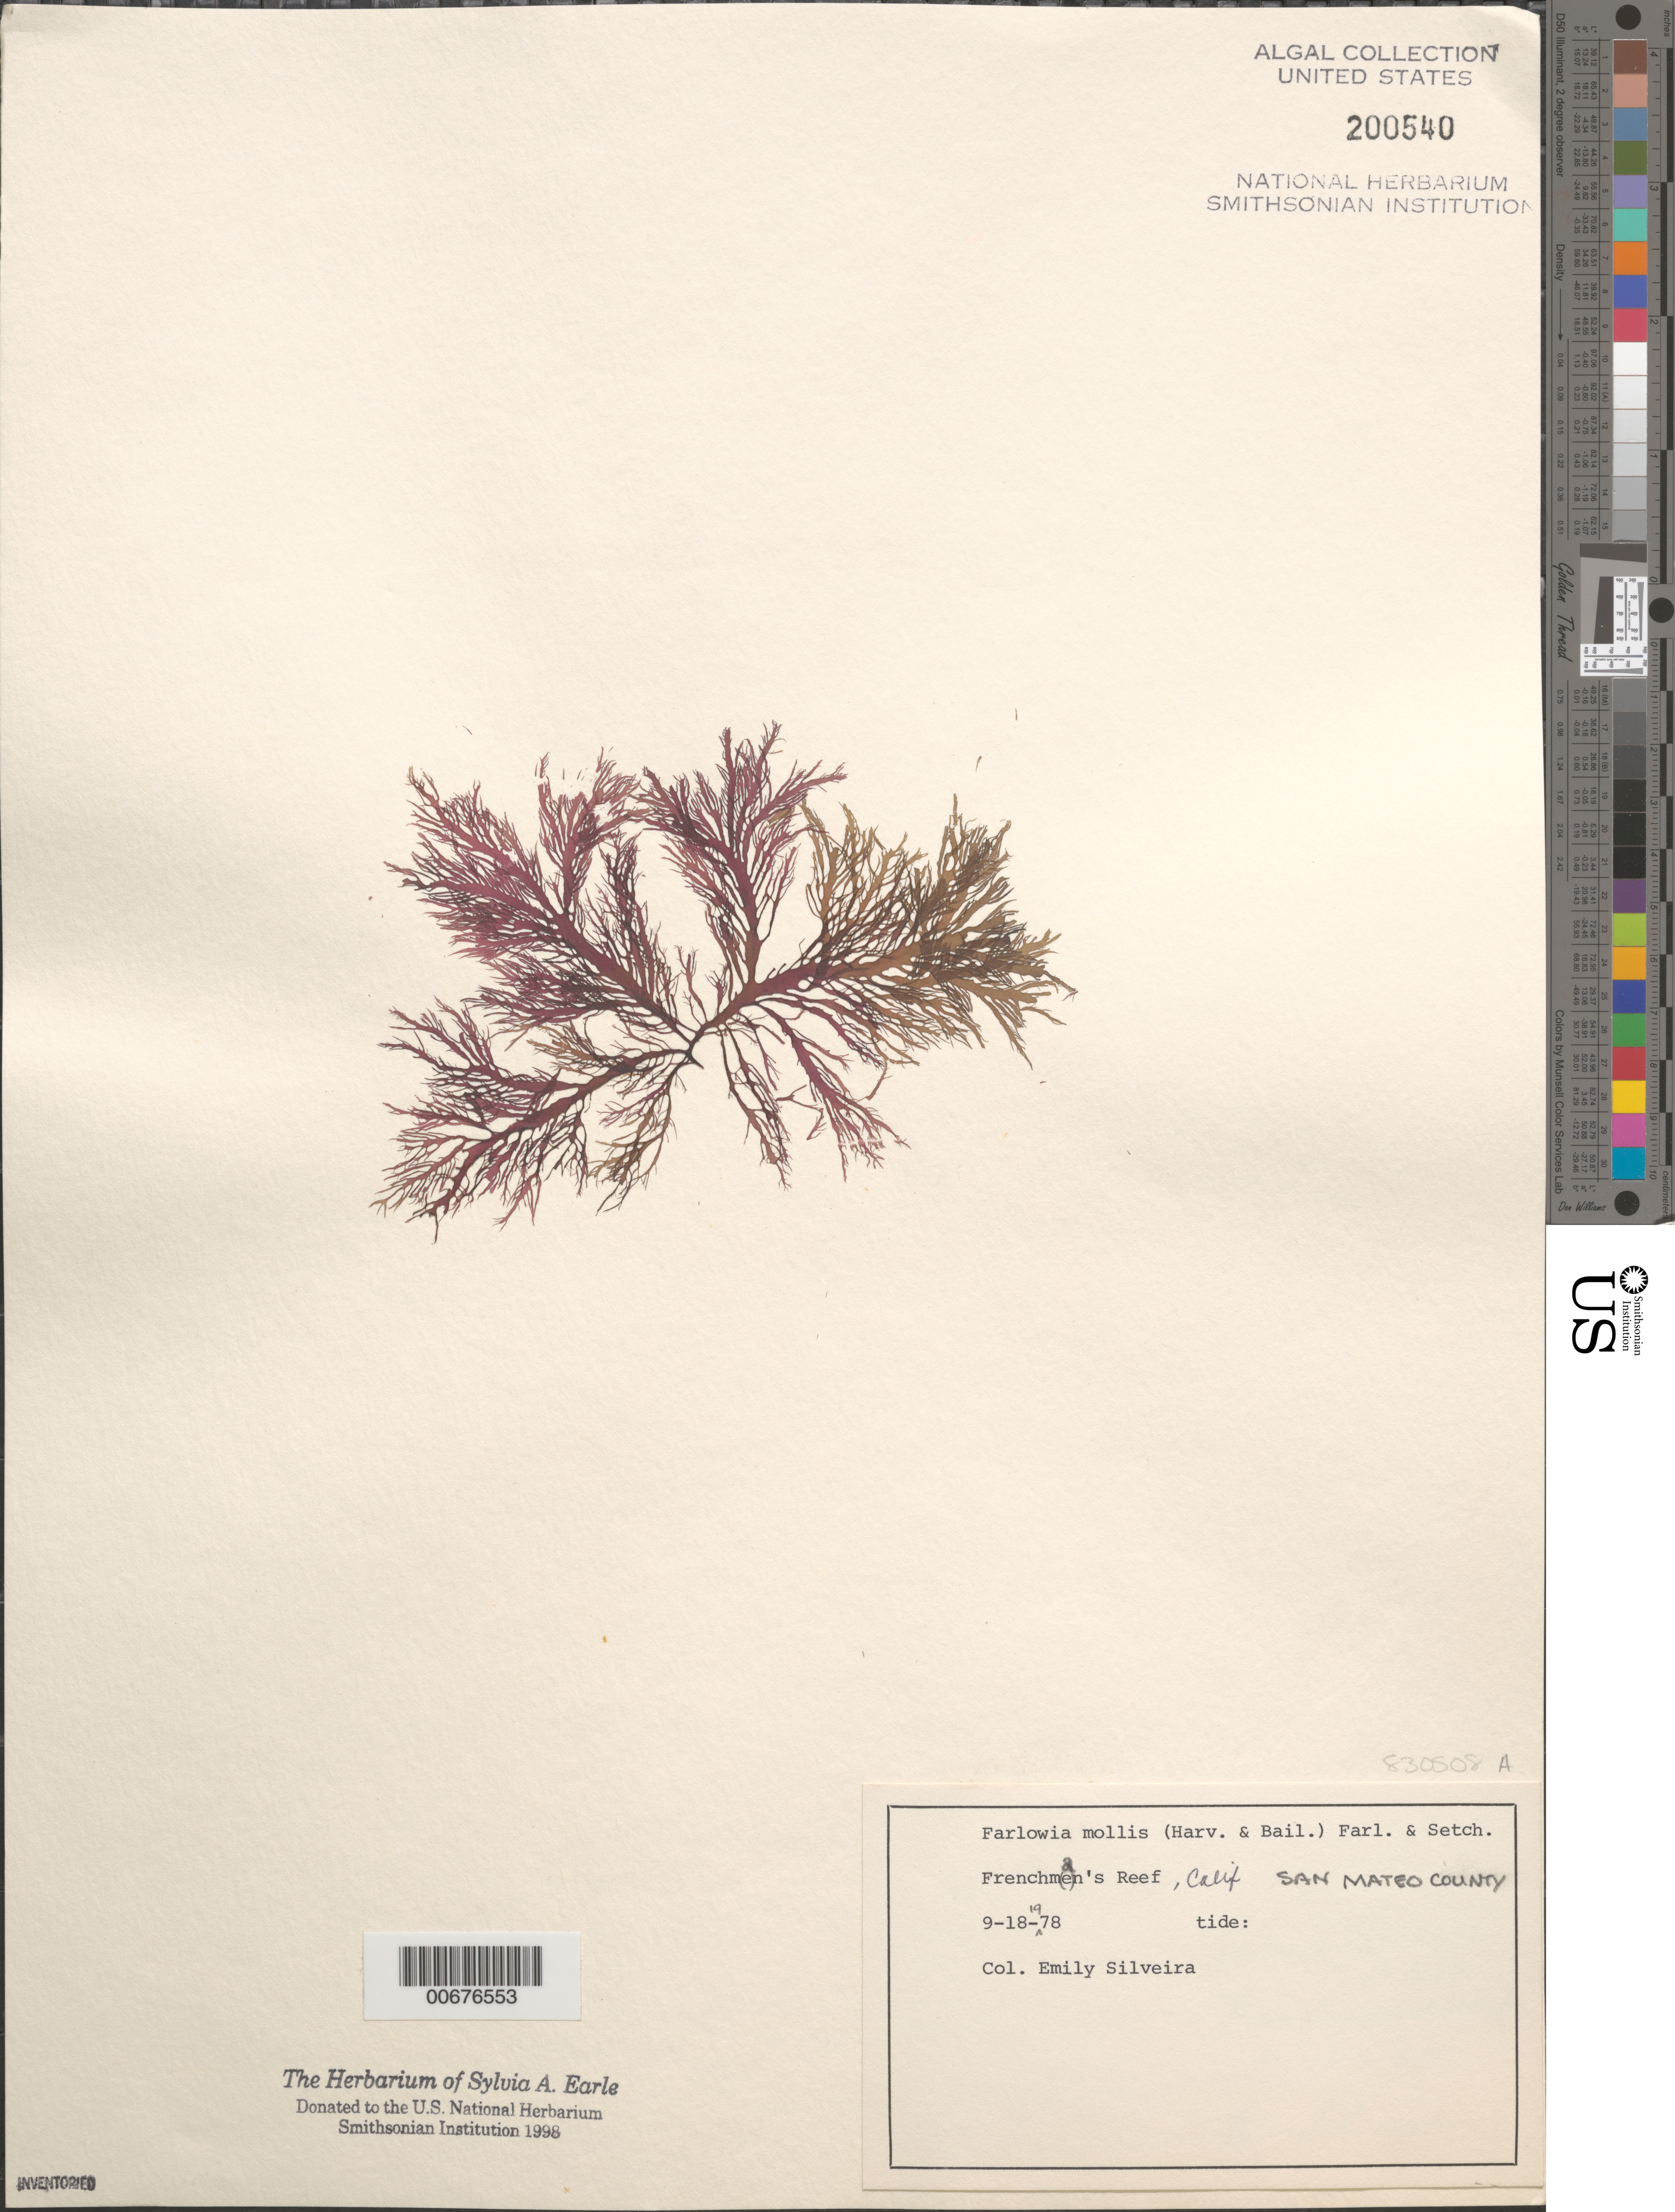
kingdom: Plantae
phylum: Rhodophyta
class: Florideophyceae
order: Gigartinales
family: Dumontiaceae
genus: Farlowia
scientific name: Farlowia mollis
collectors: E. A. Silveira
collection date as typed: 18 Sep 1978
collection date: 1978-09-18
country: United States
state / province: California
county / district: San Mateo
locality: Frenchmans Reef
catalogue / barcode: US 200540